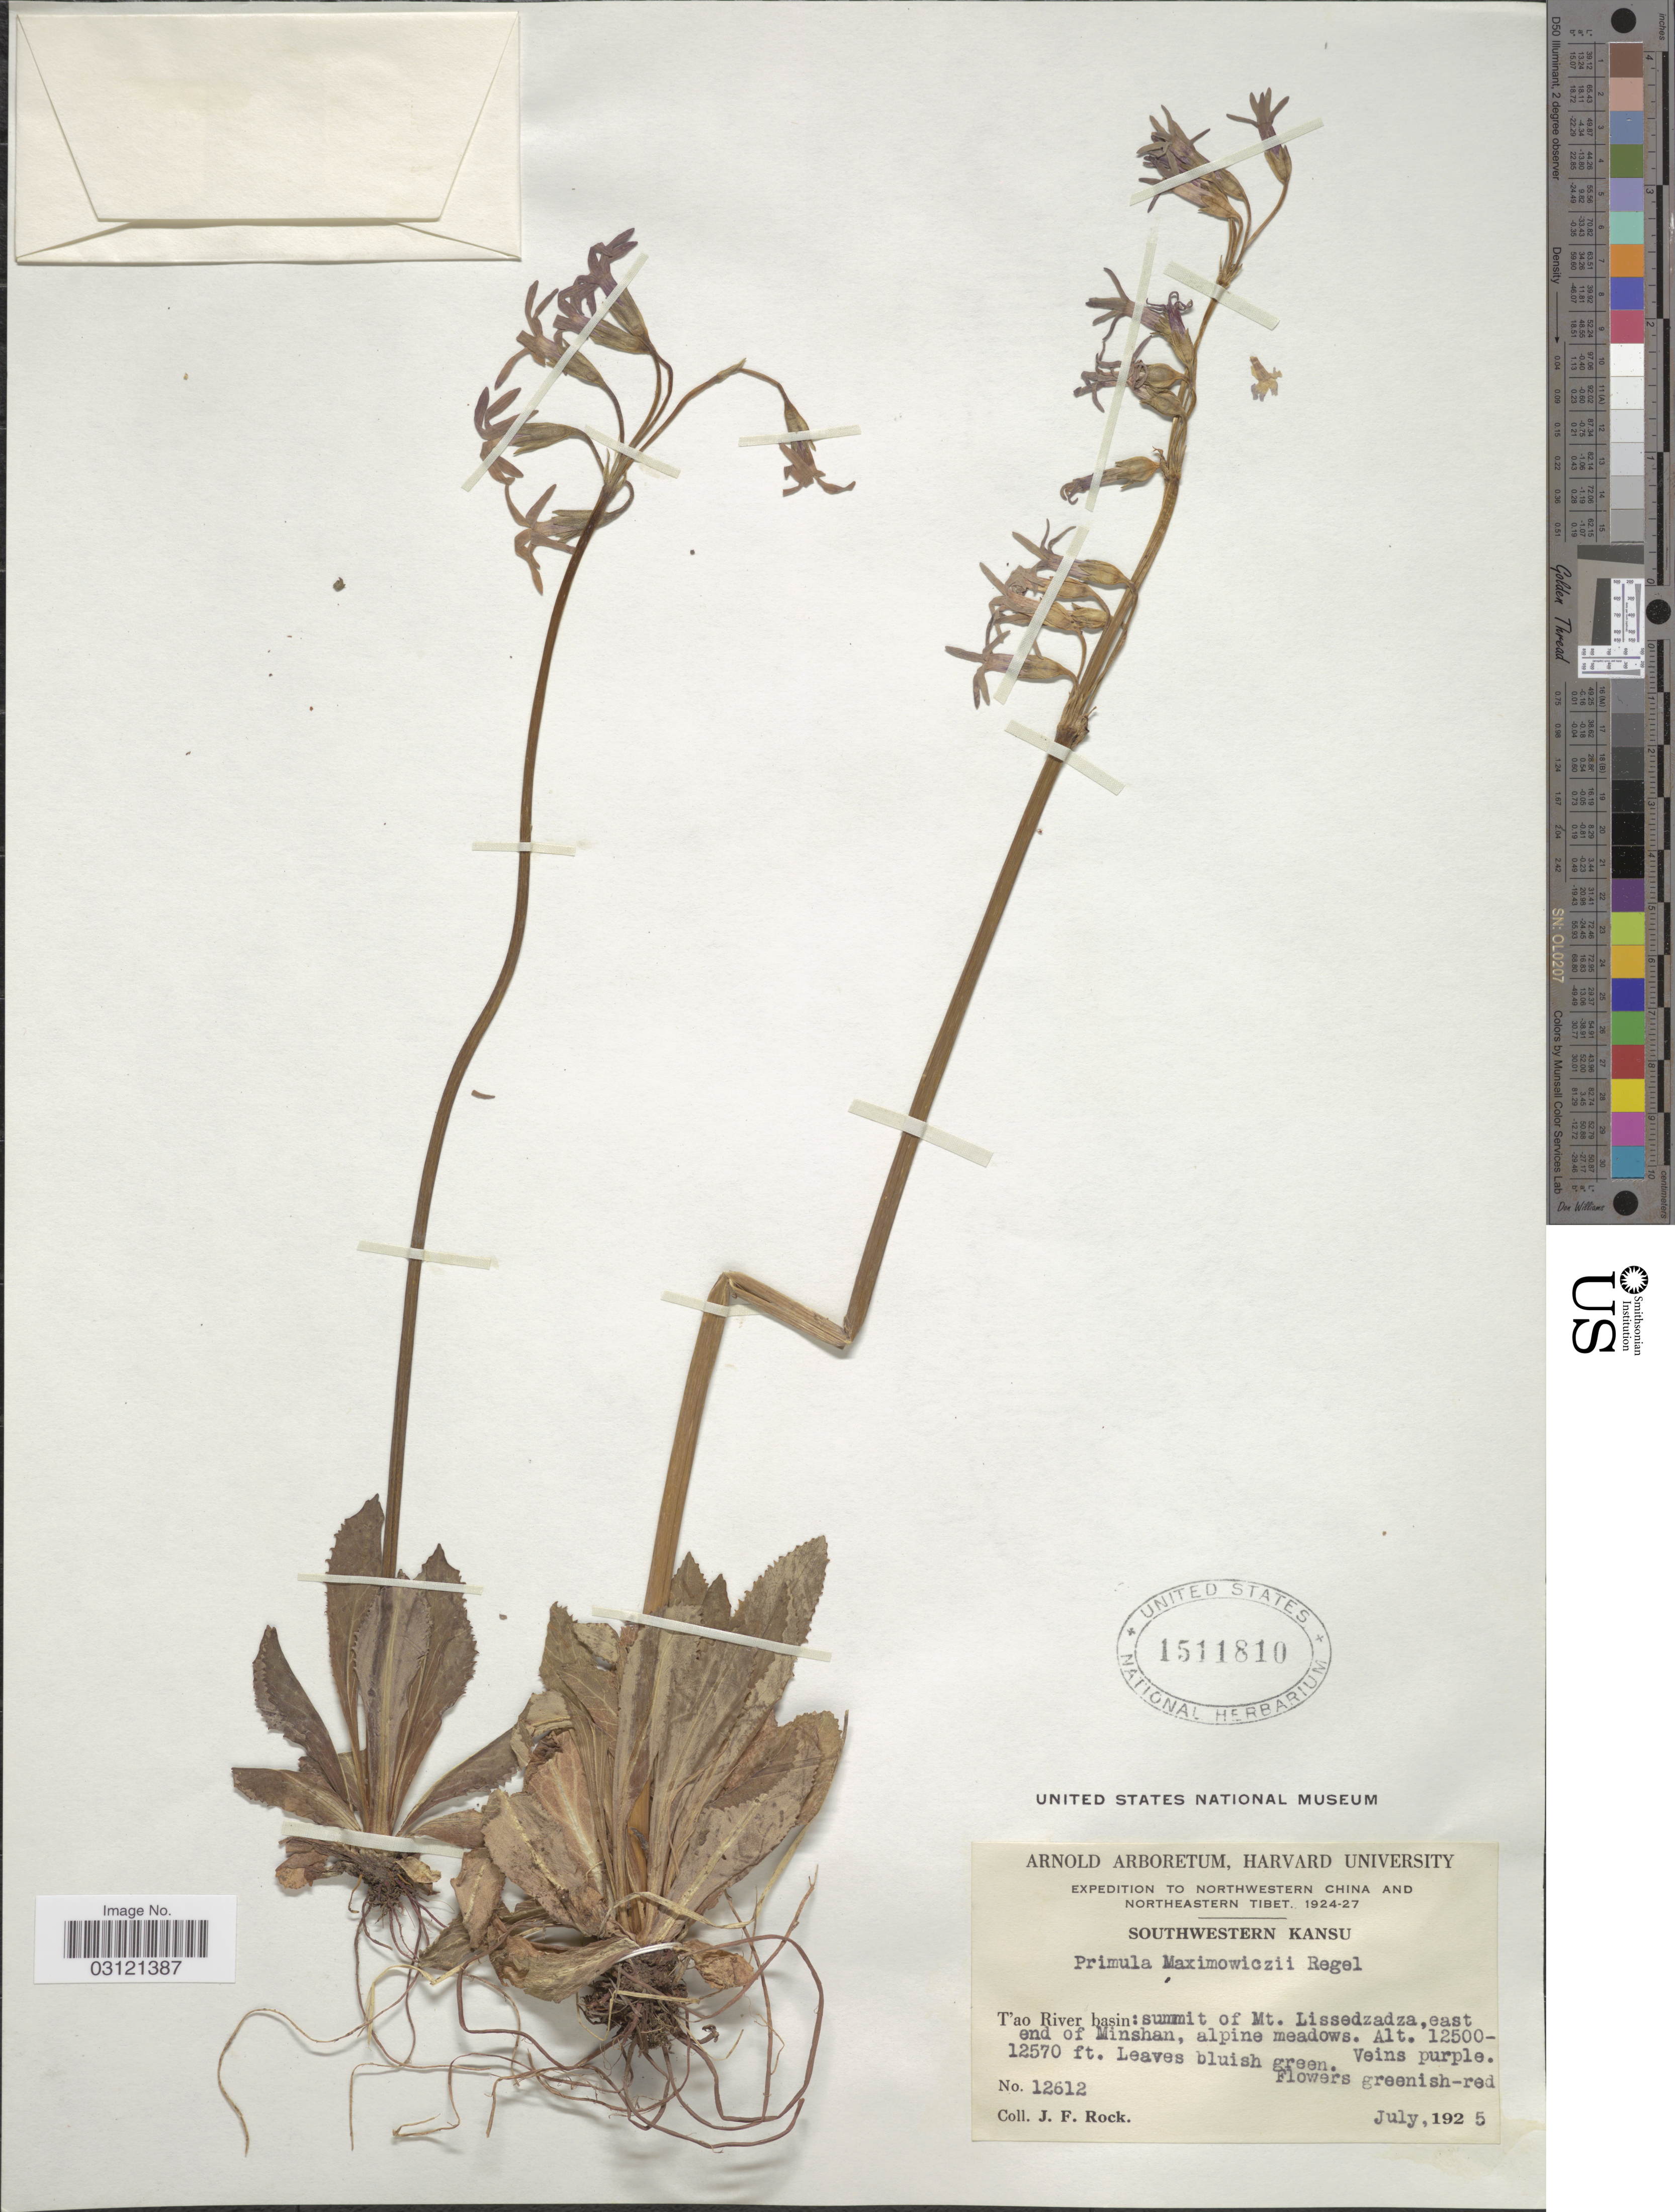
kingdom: Plantae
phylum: Tracheophyta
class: Magnoliopsida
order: Ericales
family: Primulaceae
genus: Primula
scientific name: Primula maximowiczii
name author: Regel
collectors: J. Rock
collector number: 12612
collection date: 1925-07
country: China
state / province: Gansu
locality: Southwestern Kansu. T'ao River basin: summit of Mt. Lissedzadza, east end of Minshan, alpine meadows.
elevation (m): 3810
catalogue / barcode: US 1511810